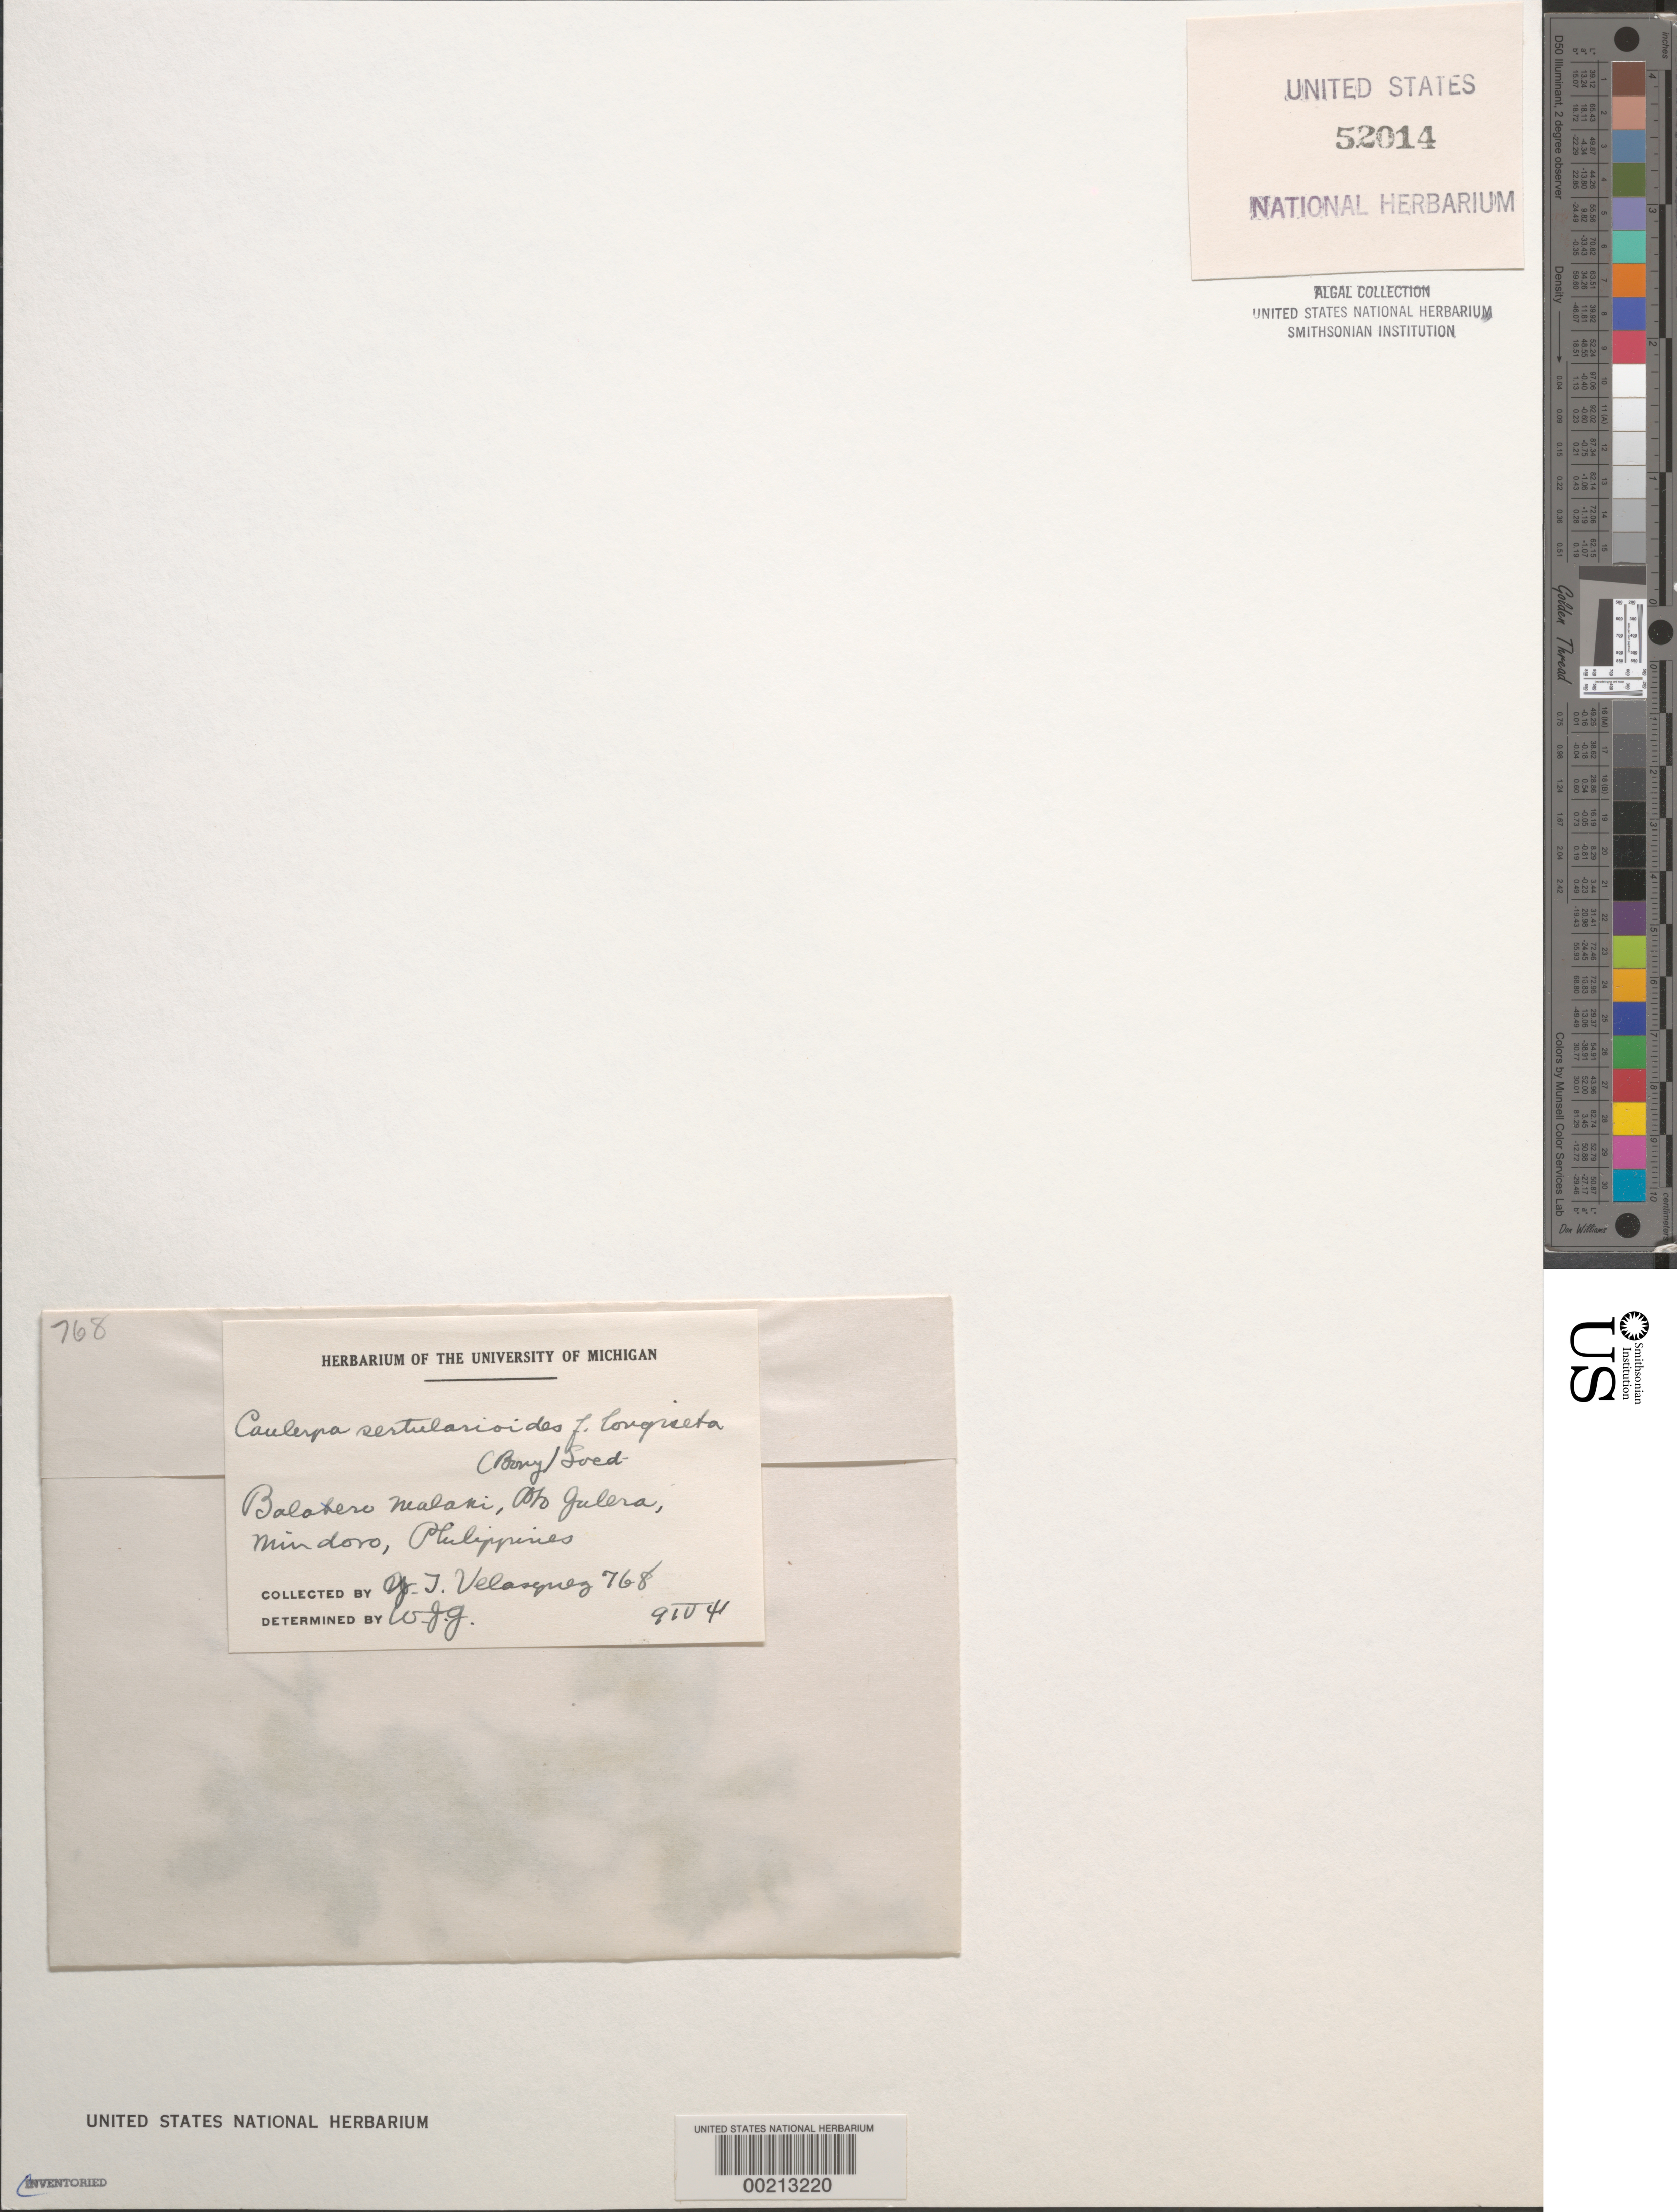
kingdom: Plantae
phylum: Chlorophyta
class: Ulvophyceae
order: Bryopsidales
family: Caulerpaceae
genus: Caulerpa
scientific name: Caulerpa sertularioides f. longiseta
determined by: Gilbert, W. J.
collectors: G. Velasquez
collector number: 768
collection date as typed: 09 Apr 1941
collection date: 1941-04-09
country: Philippines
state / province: Mimaropa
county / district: Mindoro Oriental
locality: Puerto galera, balatero malaki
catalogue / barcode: US 52014